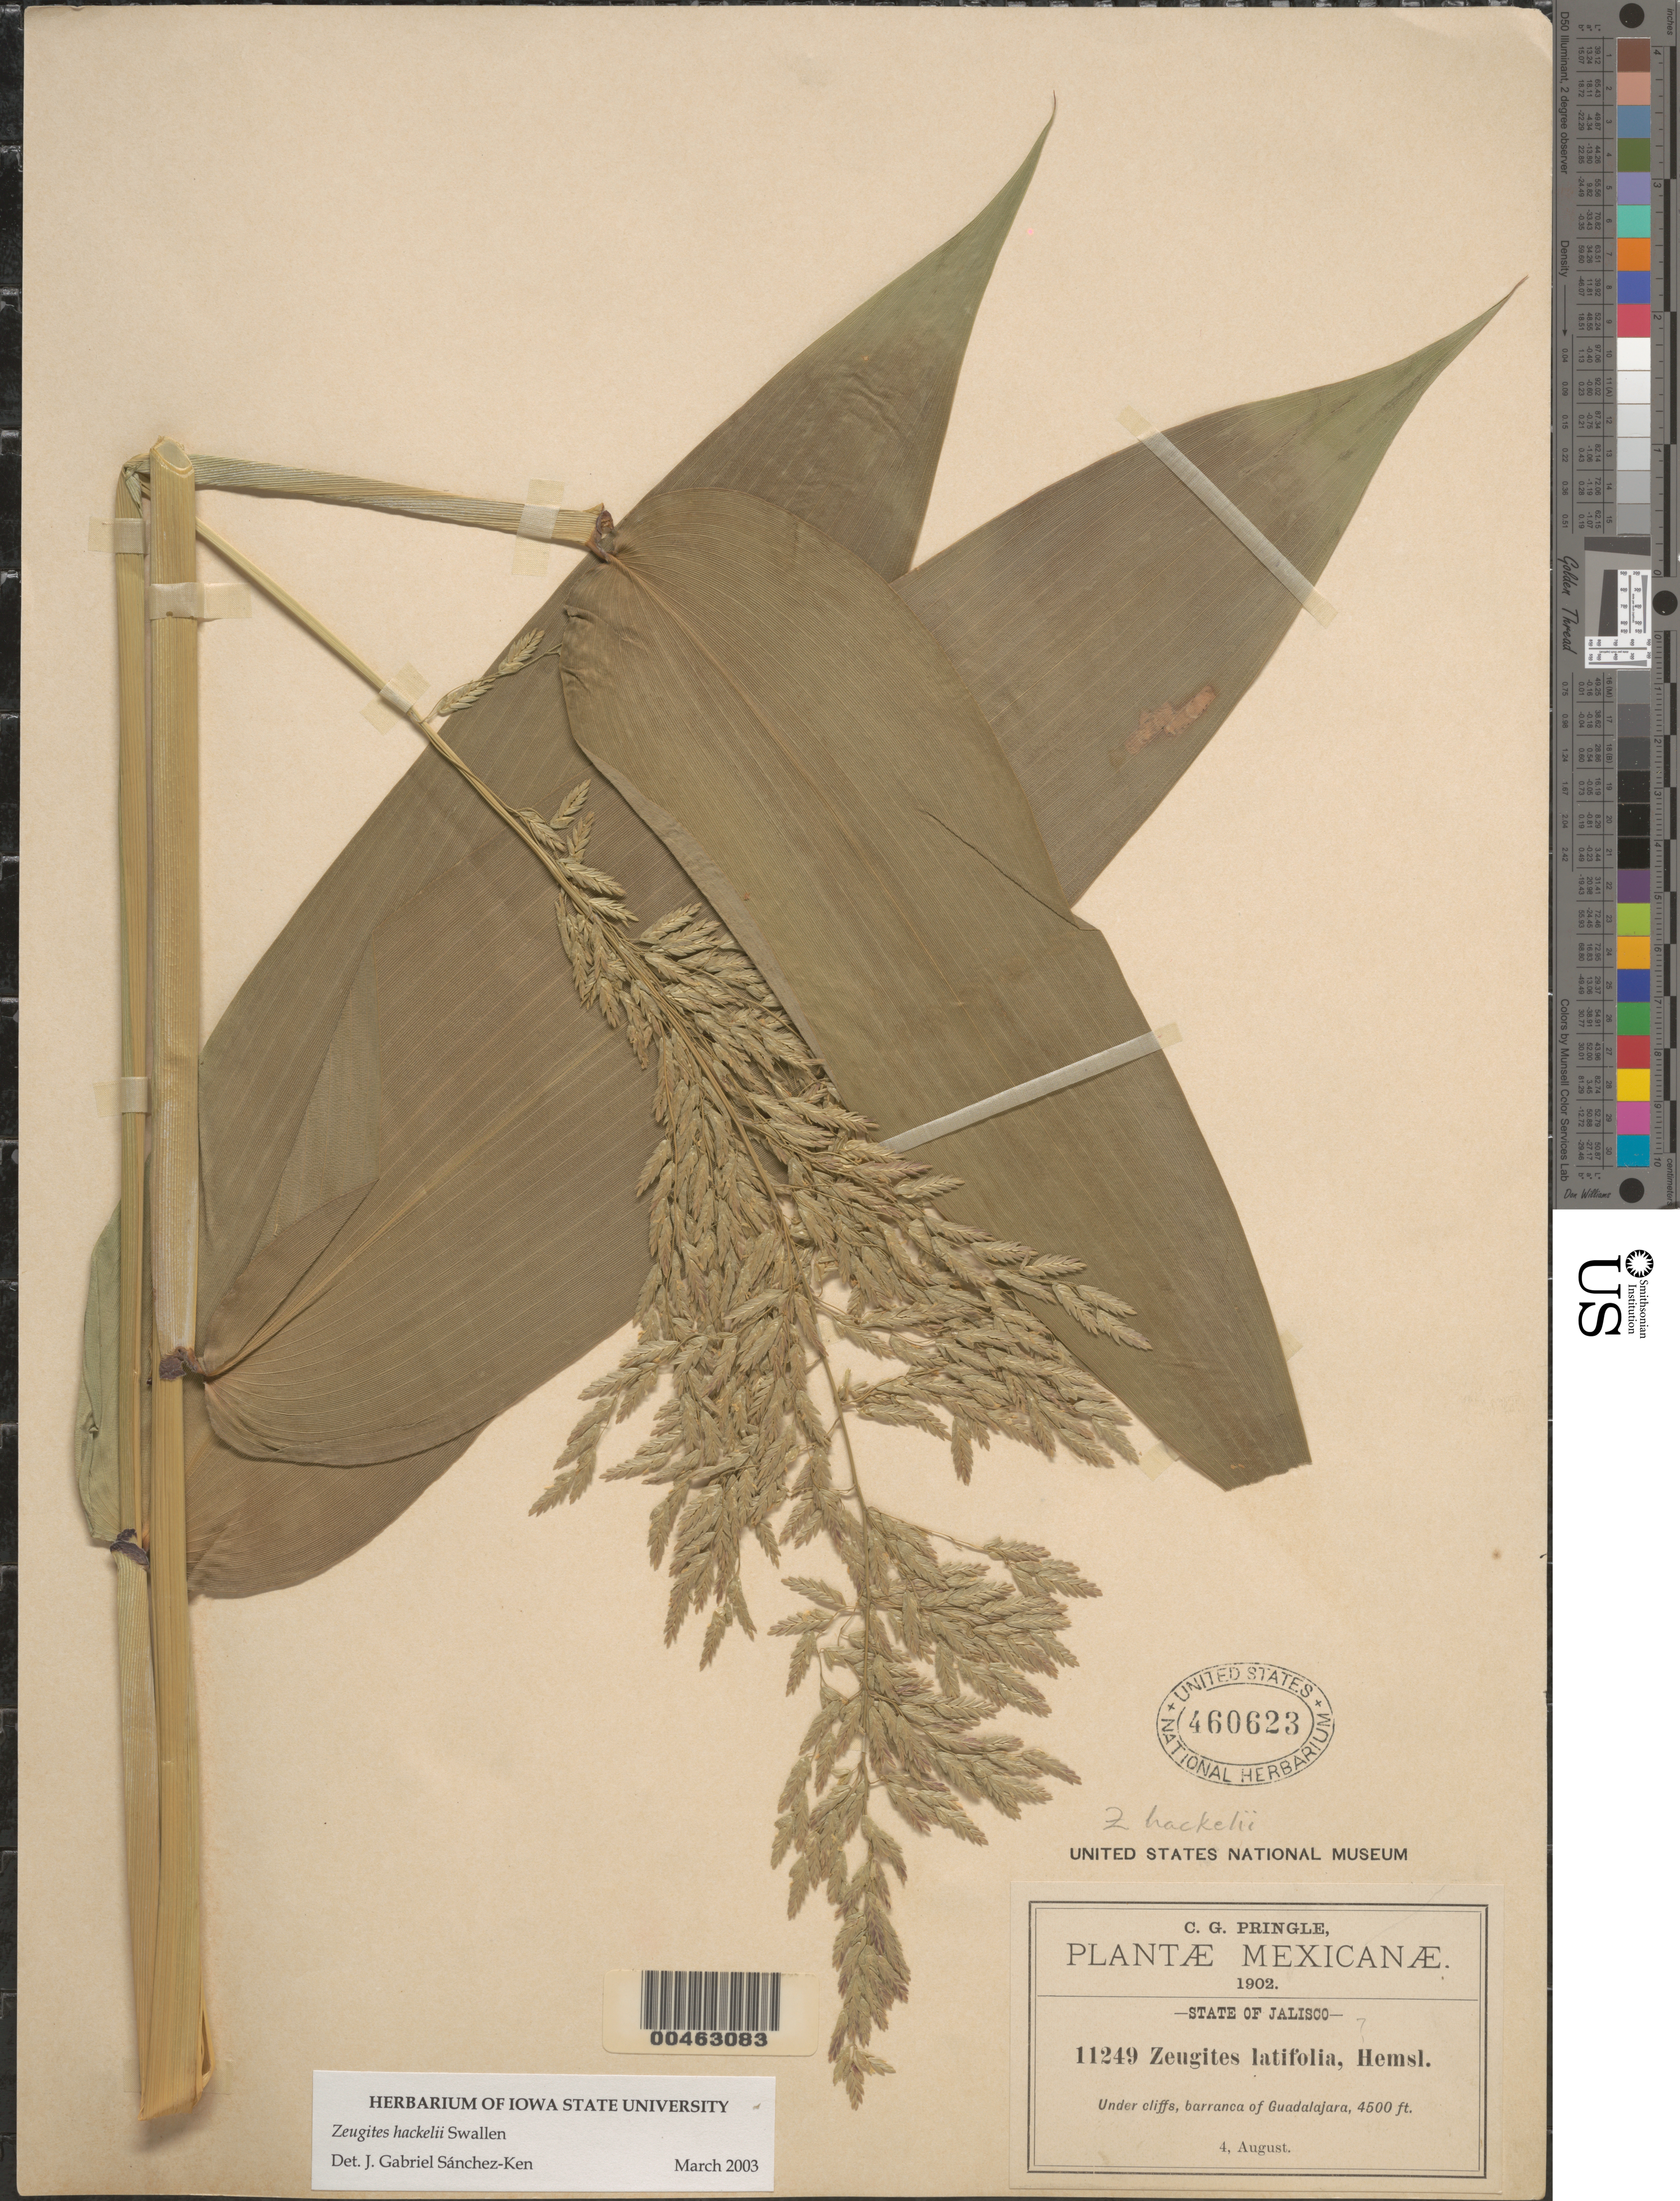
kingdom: Plantae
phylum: Tracheophyta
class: Liliopsida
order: Poales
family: Poaceae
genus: Zeugites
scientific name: Zeugites latifolius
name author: (E. Fourn.) Hemsl.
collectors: C. G. Pringle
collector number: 11249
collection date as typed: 4 Aug 1902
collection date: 1902-08-04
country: Mexico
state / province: Jalisco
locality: Barranca of Guadalajara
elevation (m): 1372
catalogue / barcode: US 460623